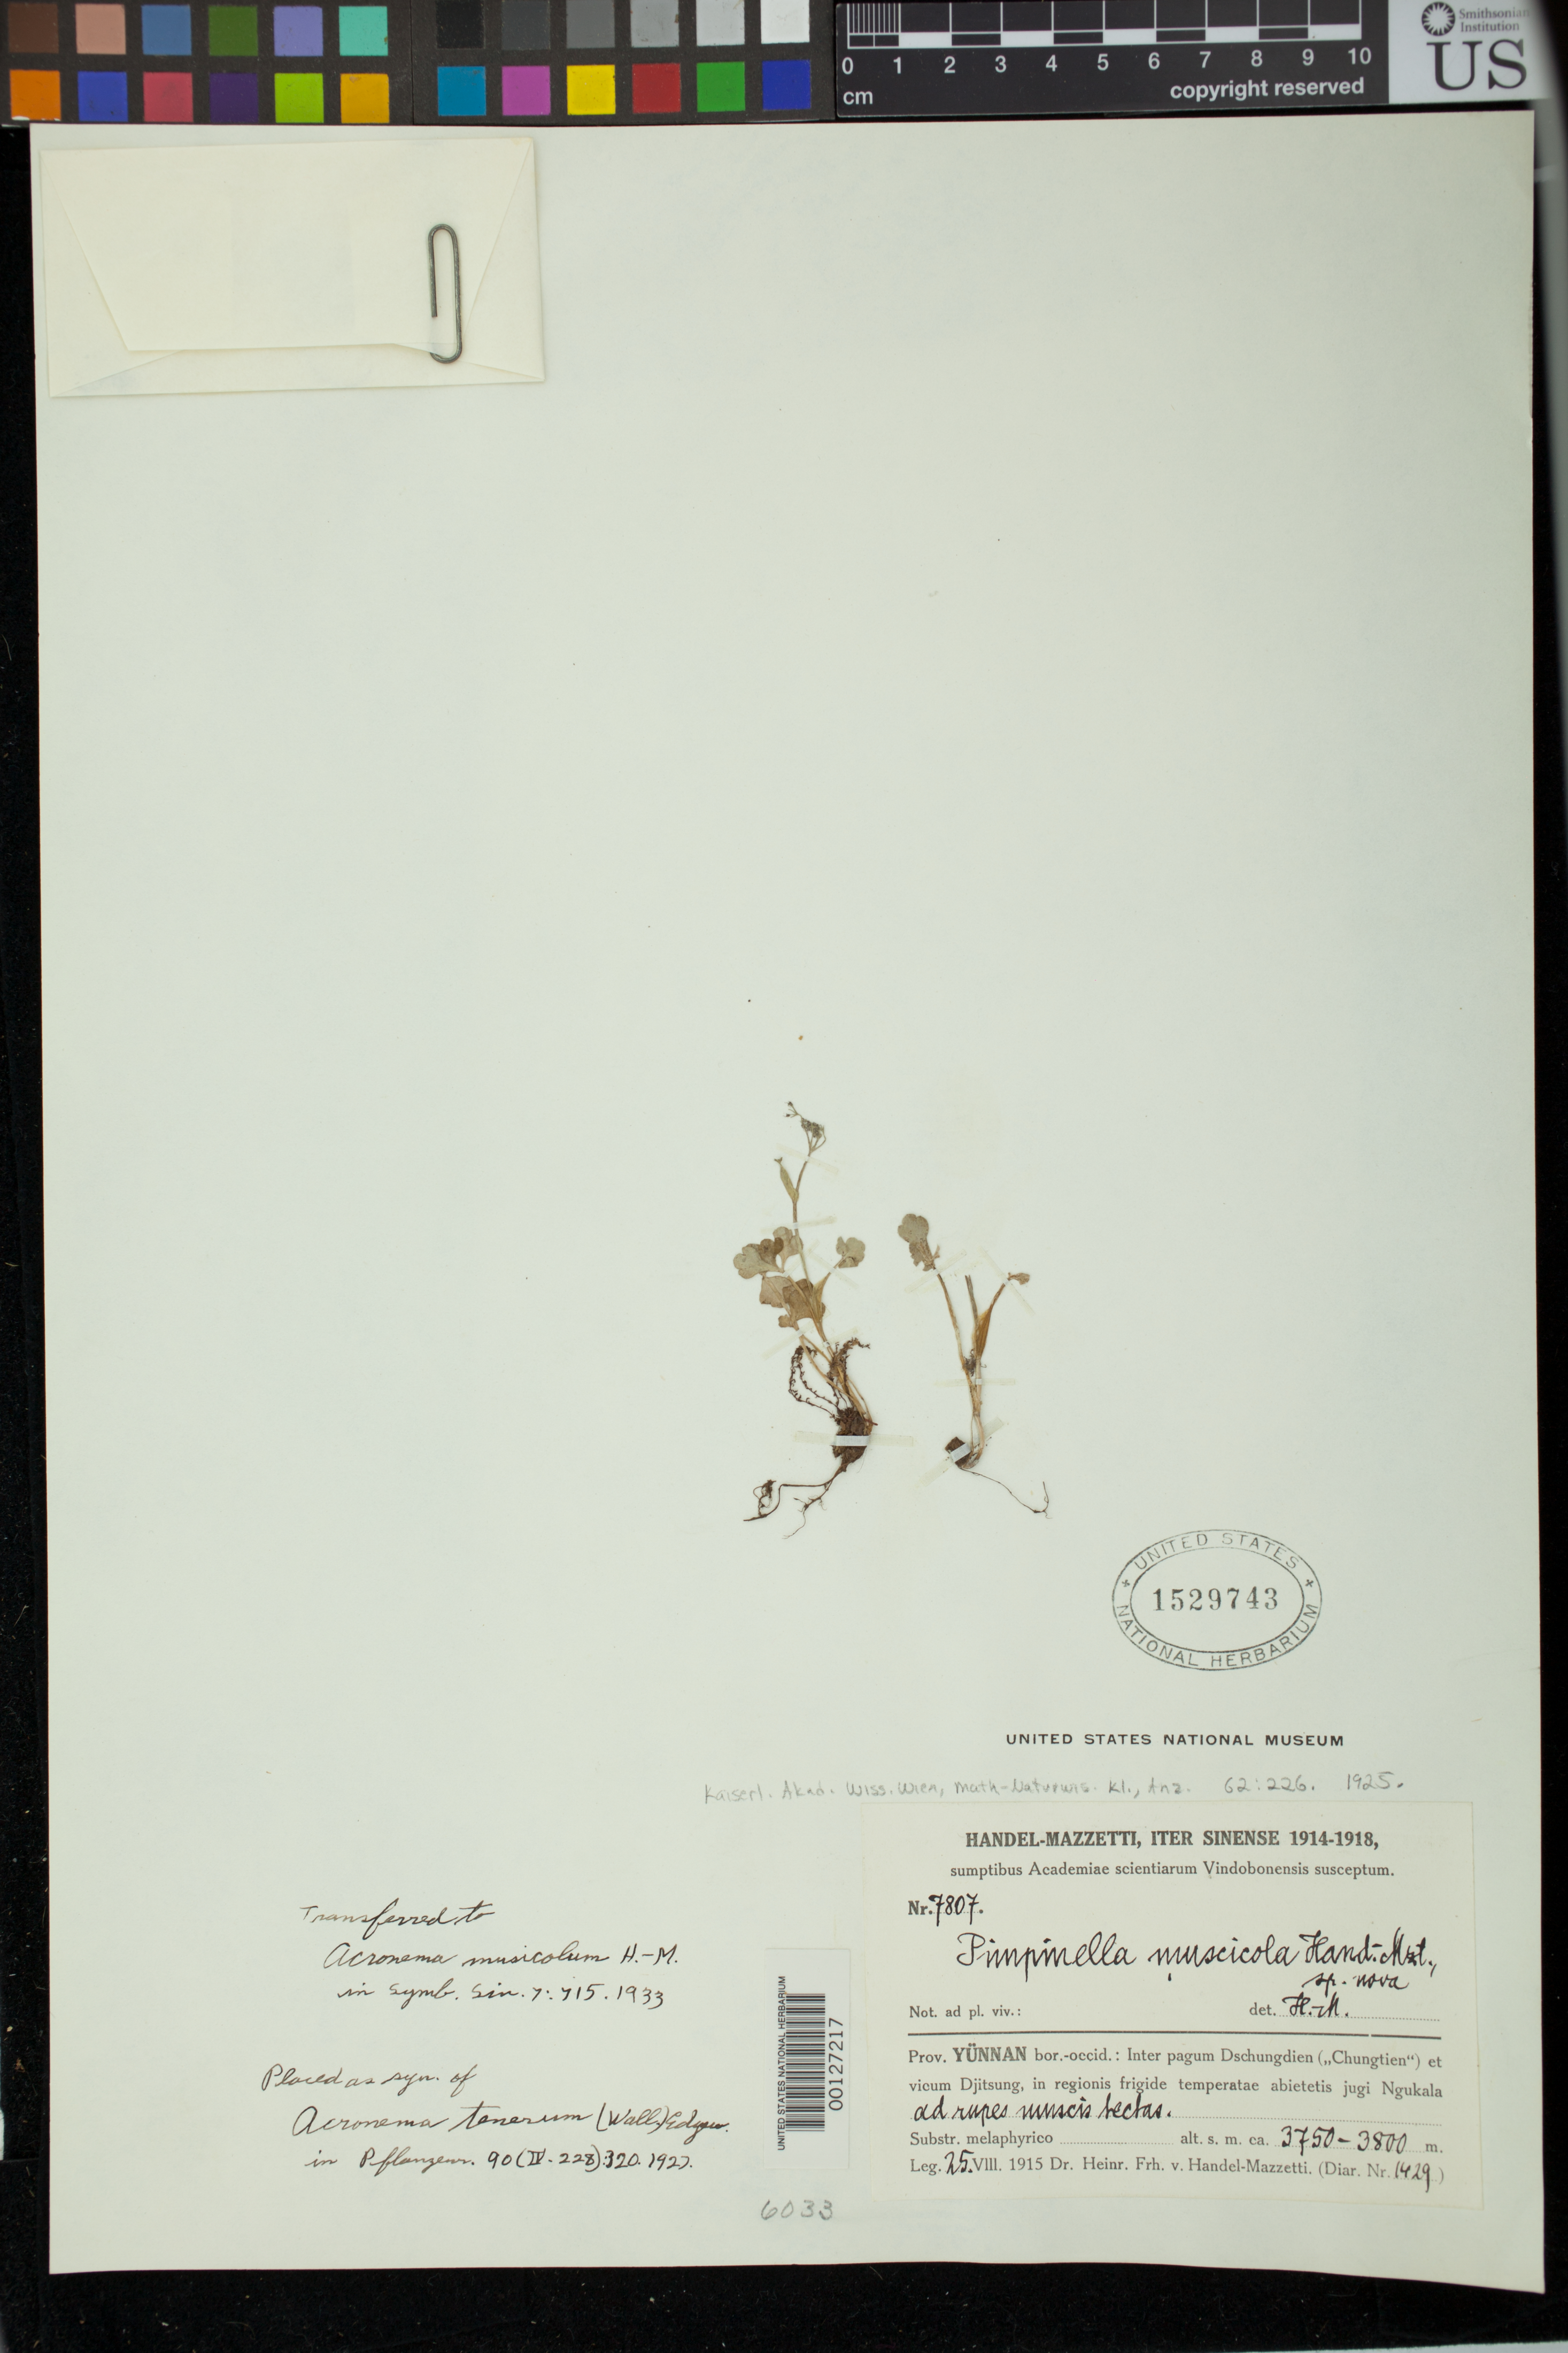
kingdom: Plantae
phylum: Tracheophyta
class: Magnoliopsida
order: Apiales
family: Apiaceae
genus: Pimpinella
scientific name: Pimpinella muscicola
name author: Hand.-Mazz.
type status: Type Collection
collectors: H. Handel-Mazzetti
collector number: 7807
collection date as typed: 25 Aug 1915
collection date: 1915-08-25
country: China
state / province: Yunnan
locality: Between Chungtien and Djitsung.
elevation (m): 3750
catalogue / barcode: US 1529743